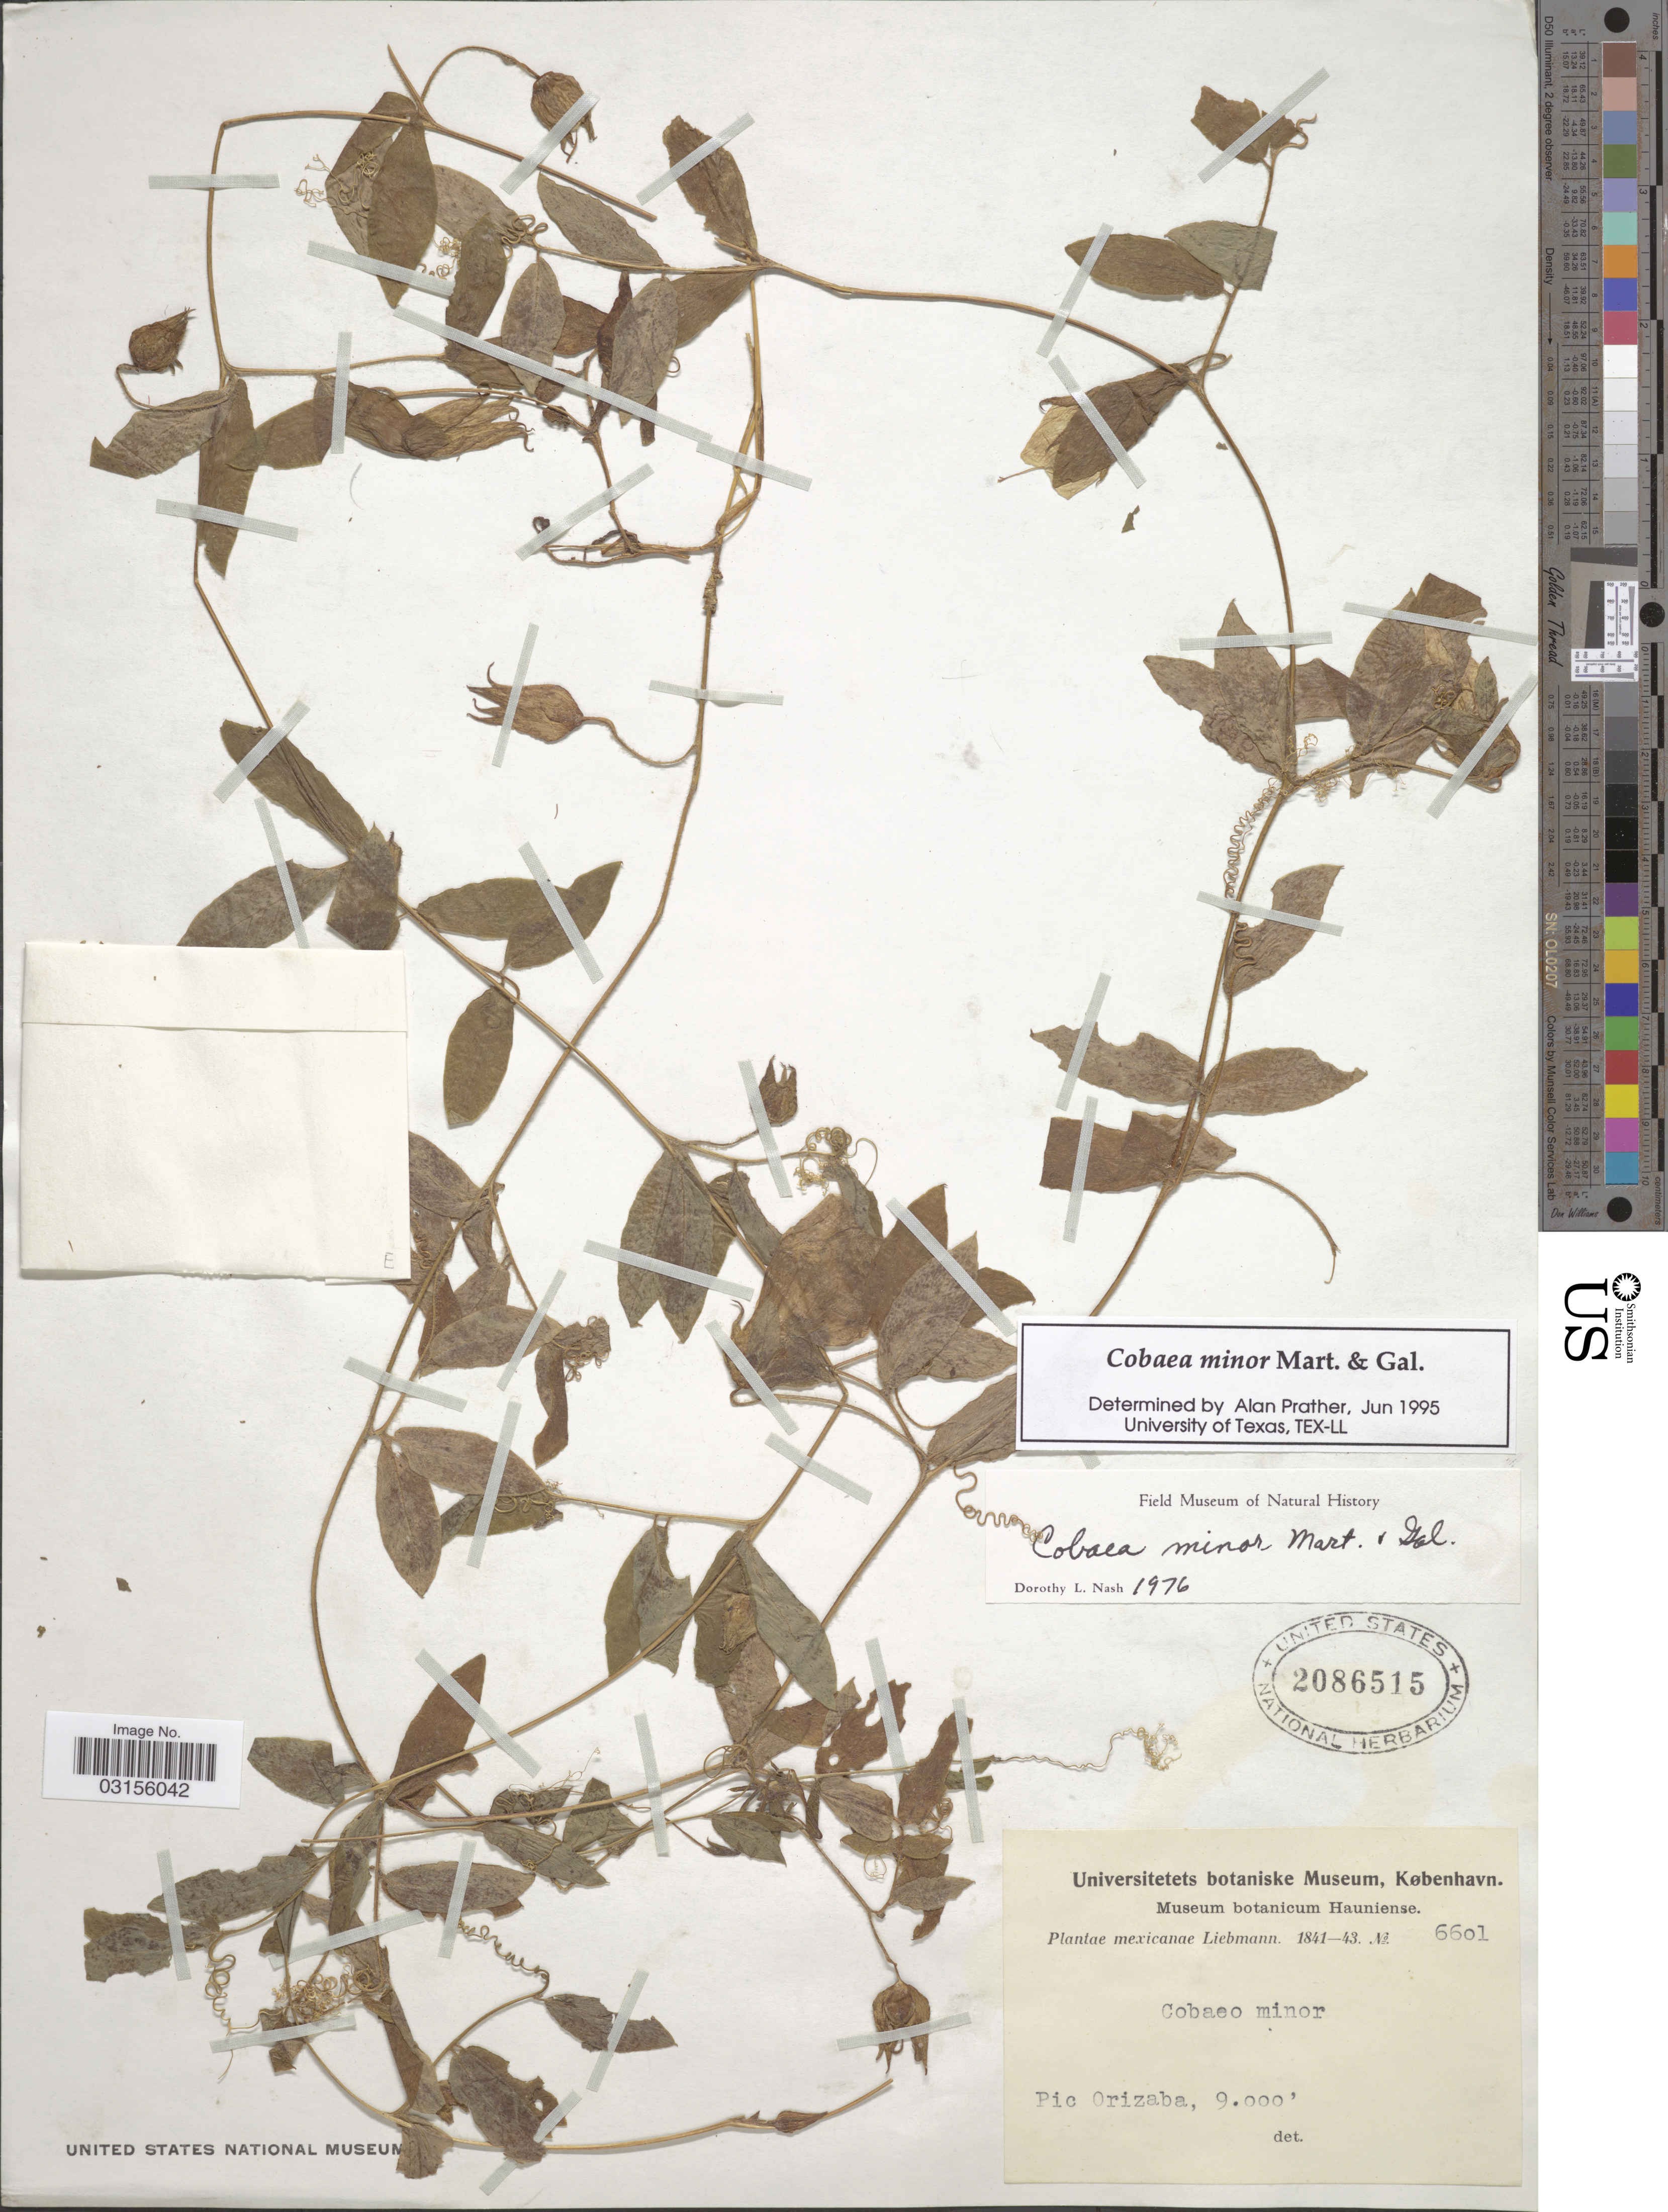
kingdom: Plantae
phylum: Tracheophyta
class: Magnoliopsida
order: Ericales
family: Polemoniaceae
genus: Cobaea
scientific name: Cobaea minor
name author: M. Martens & Galeotti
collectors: Liebmann, --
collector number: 6601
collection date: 1841/1843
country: Mexico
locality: Pic Orizaba.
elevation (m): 2743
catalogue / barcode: US 2086515